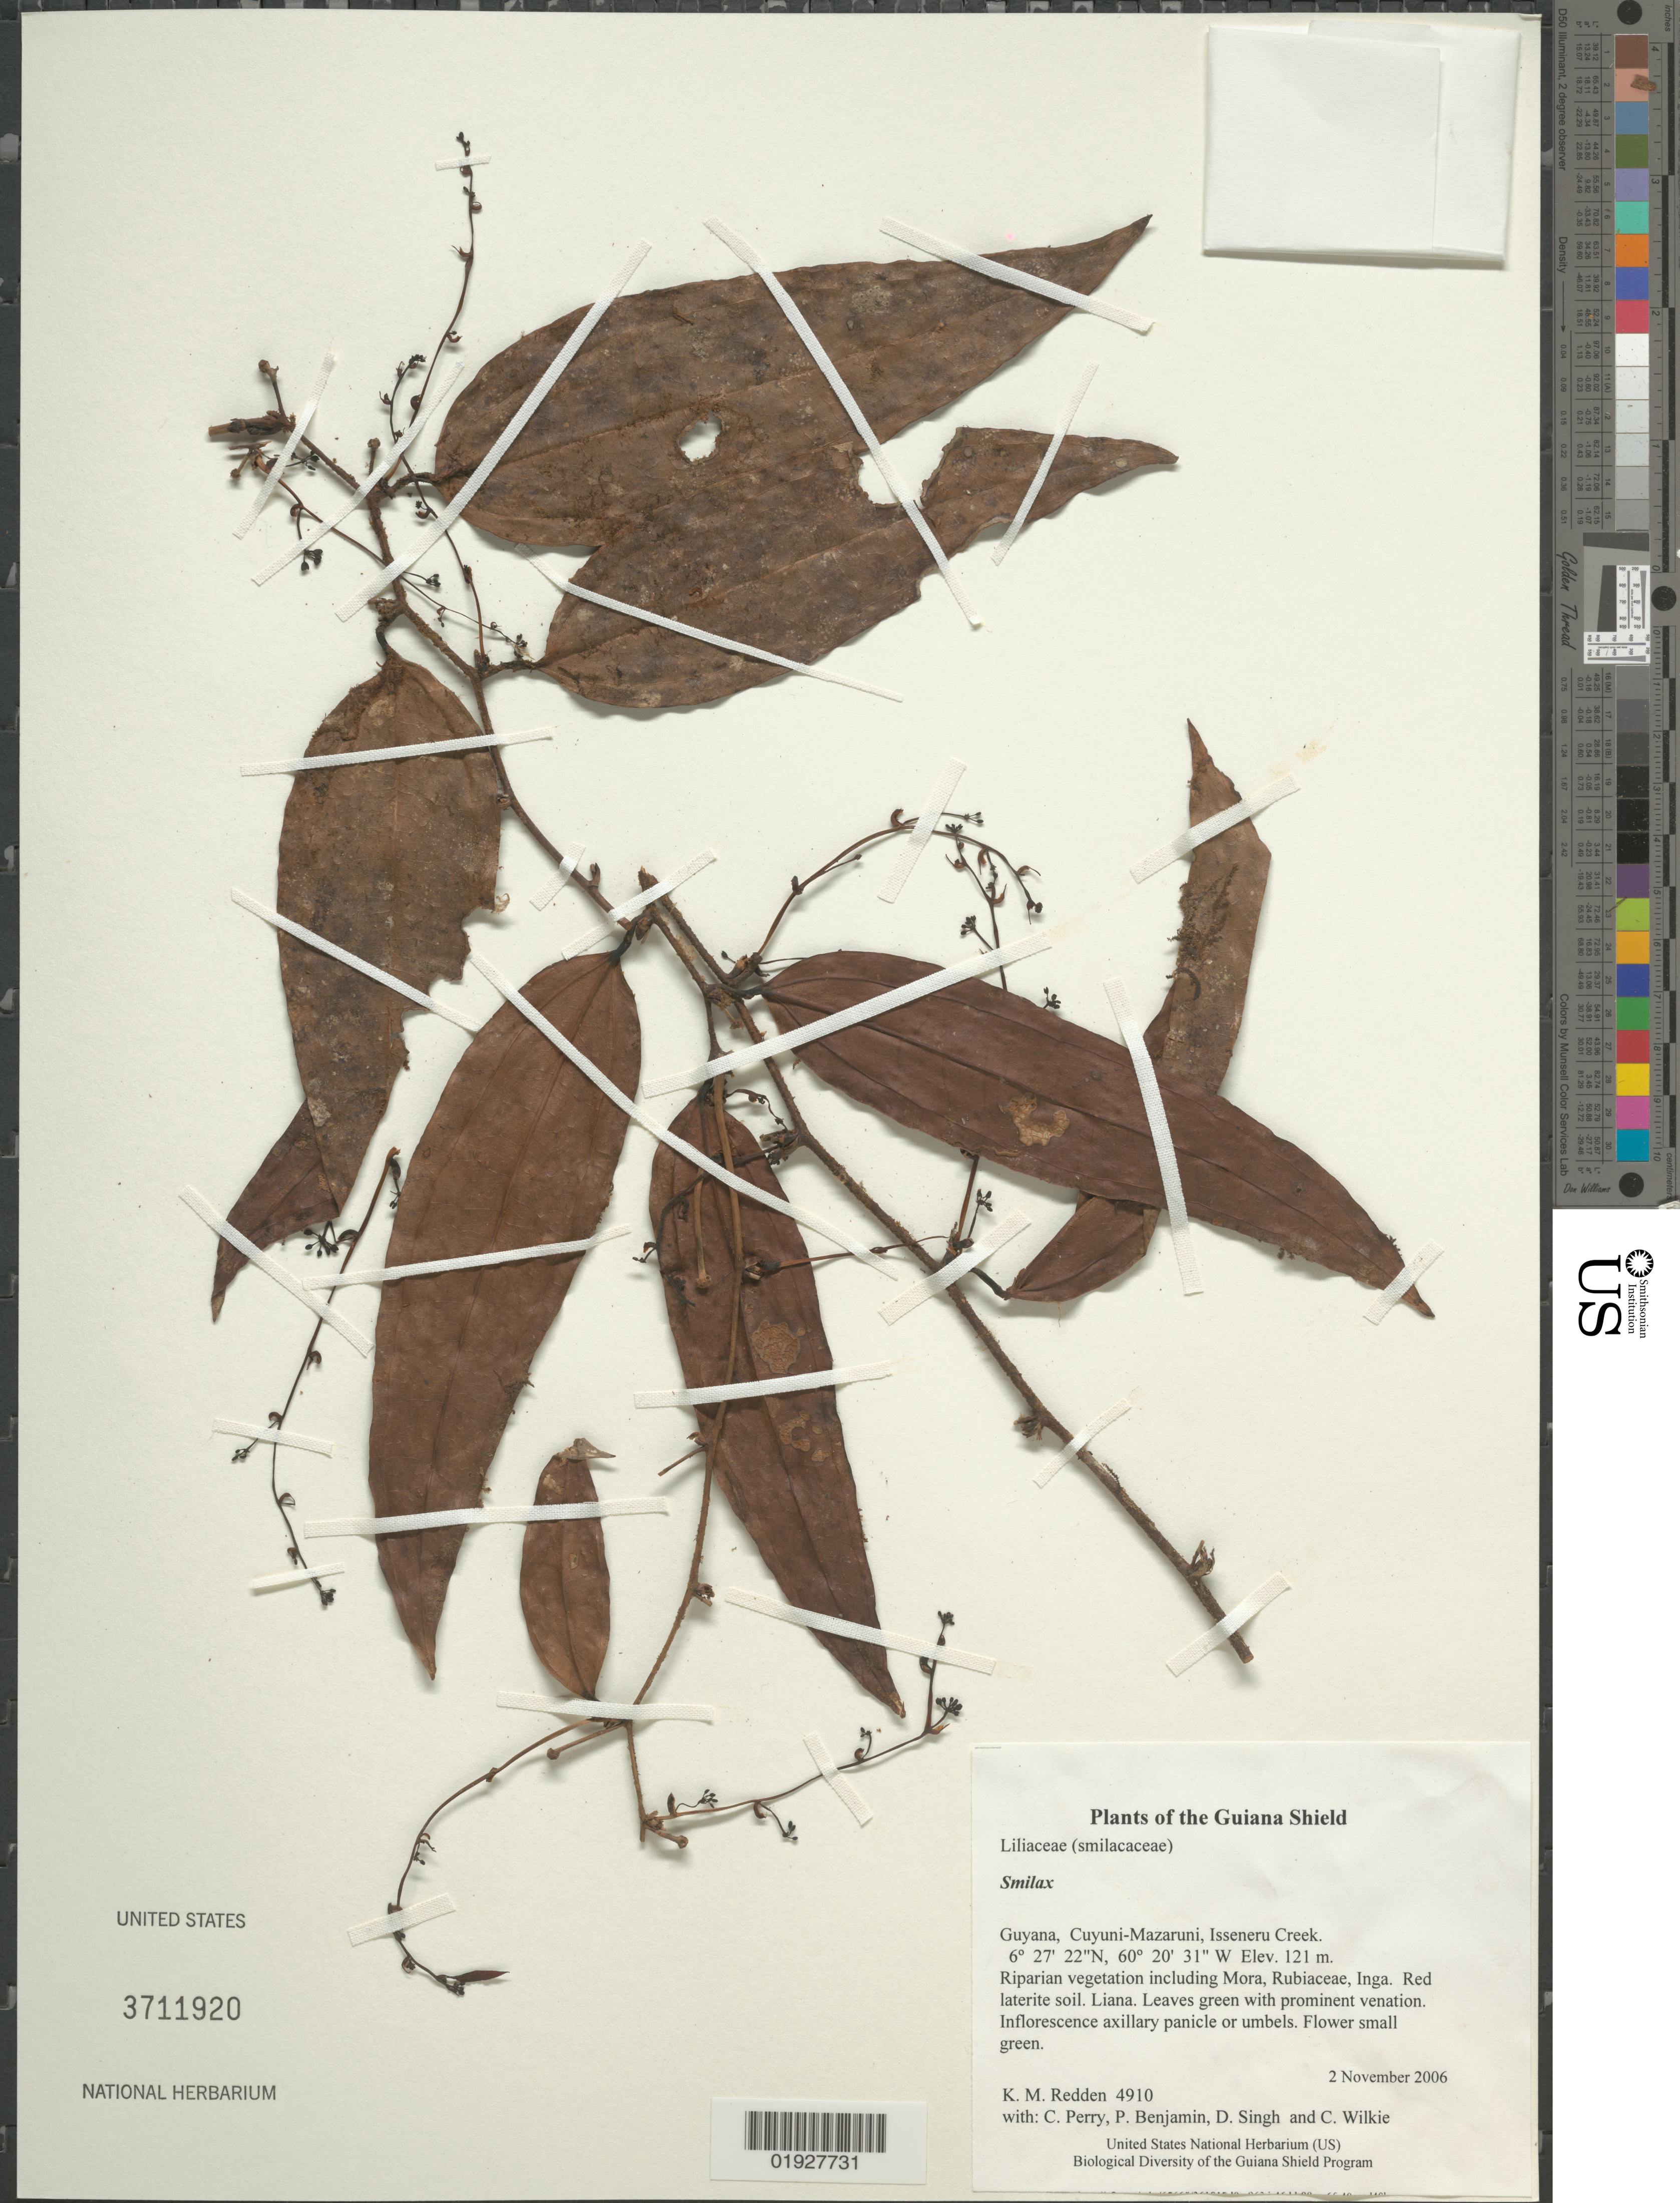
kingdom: Plantae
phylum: Tracheophyta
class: Liliopsida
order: Liliales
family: Smilacaceae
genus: Smilax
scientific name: Smilax sp.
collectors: K. M. Redden, C. Perry, P. Benjamin, D. Singh & C. Wilkie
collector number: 4910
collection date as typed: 2 November 2006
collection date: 2006-11-02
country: Guyana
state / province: Cuyuni-Mazaruni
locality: Isseneru Creek.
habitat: Riparian vegetation including Mora, Rubiaceae, Inga. Red laterite soil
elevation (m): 121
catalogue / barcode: US 3711920